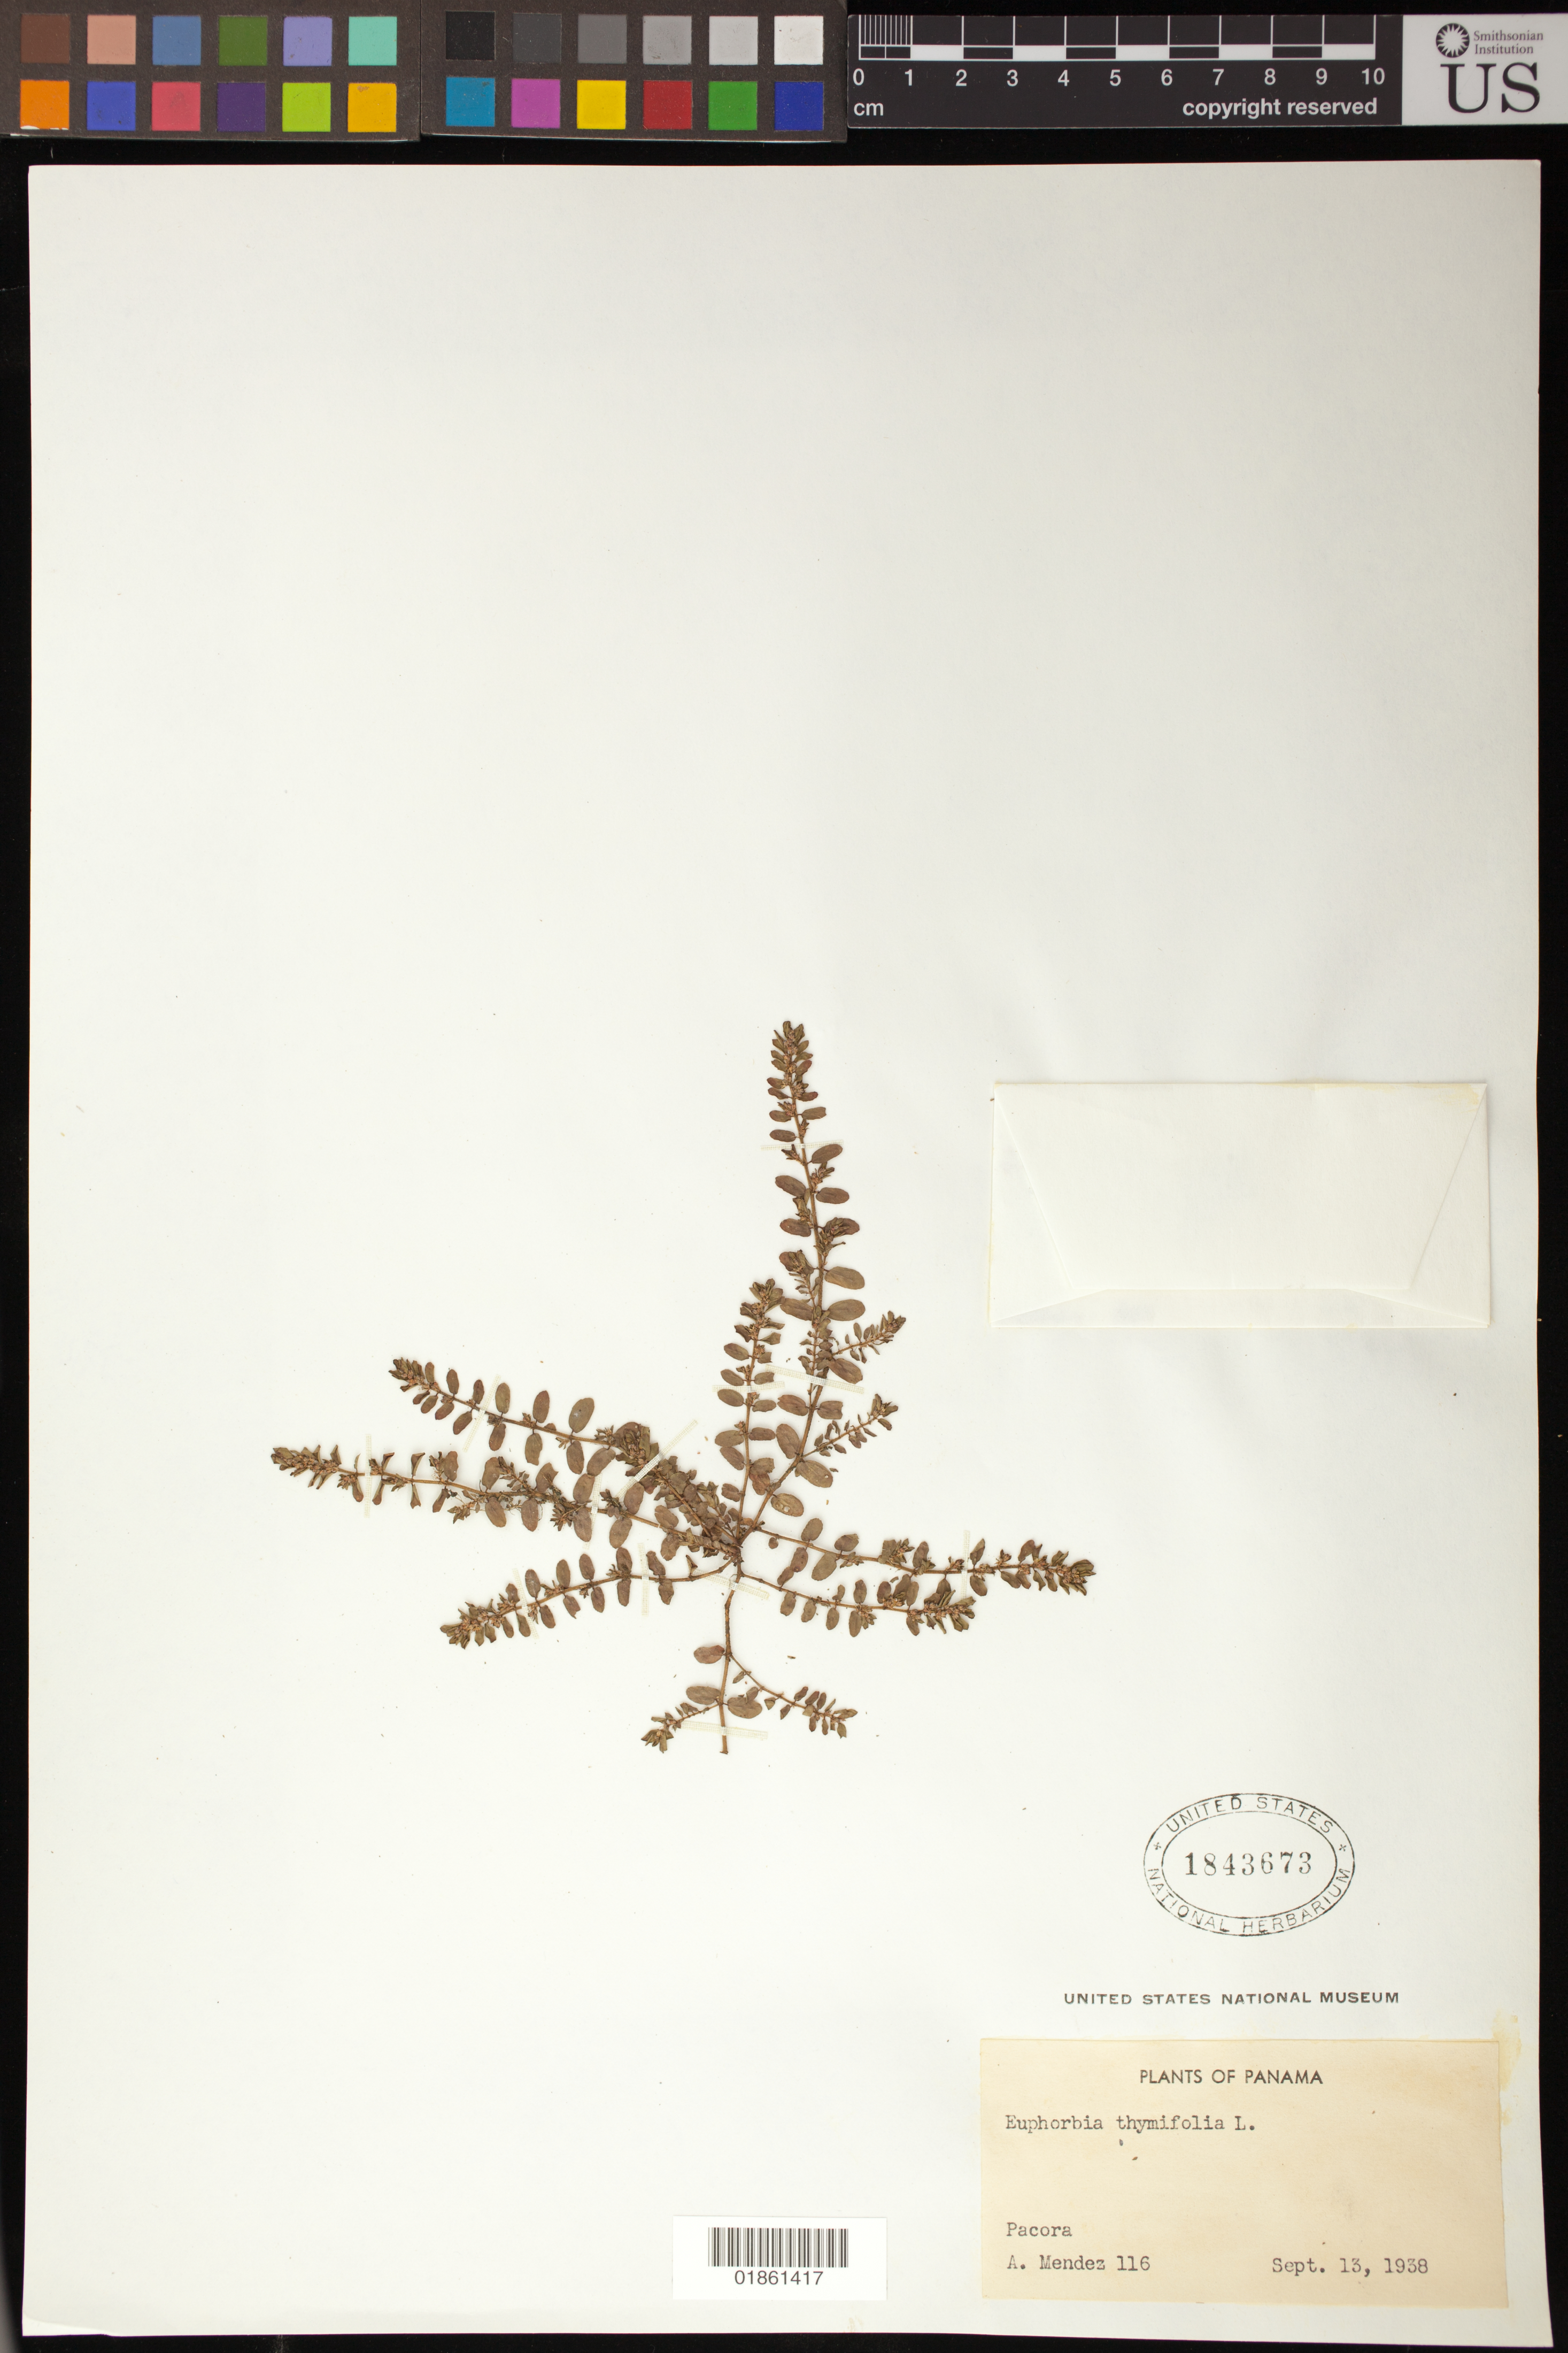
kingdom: Plantae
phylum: Tracheophyta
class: Magnoliopsida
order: Malpighiales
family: Euphorbiaceae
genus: Euphorbia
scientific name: Euphorbia thymifolia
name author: L.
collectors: A. Mendez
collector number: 116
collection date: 1938-09-13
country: Panama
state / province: Panamá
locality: Pacora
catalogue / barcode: US 1843673